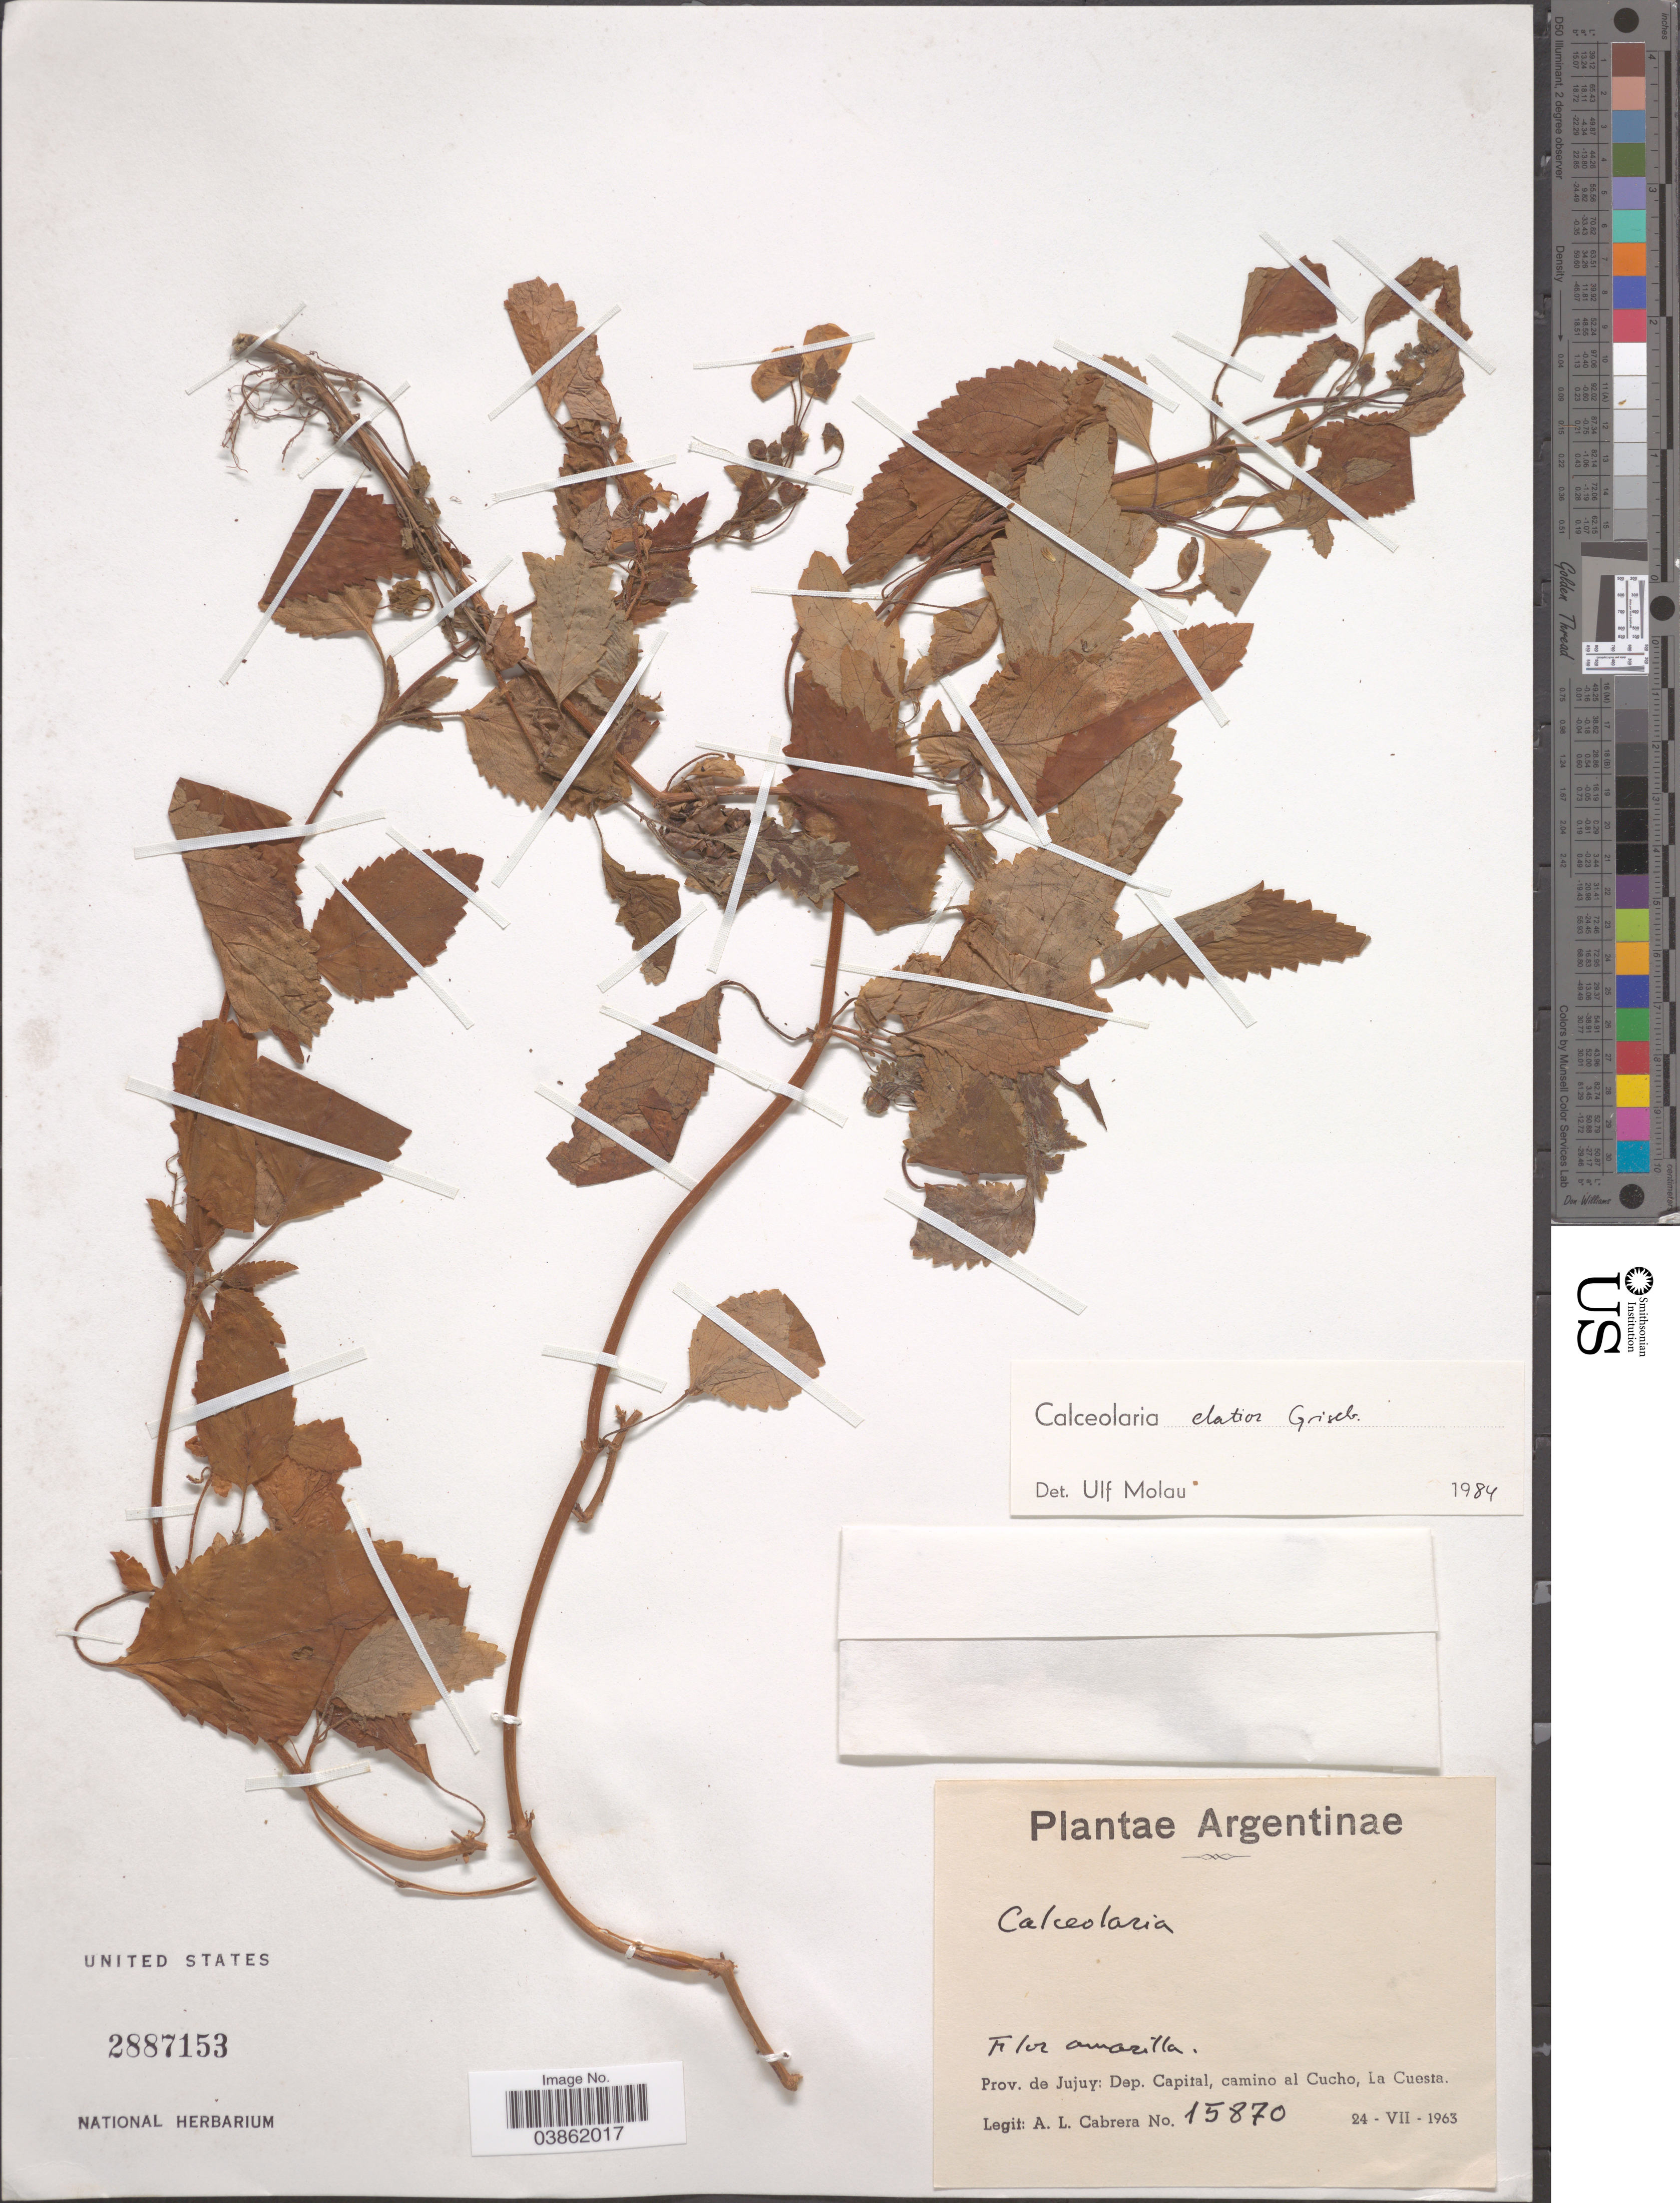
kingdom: Plantae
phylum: Tracheophyta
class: Magnoliopsida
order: Lamiales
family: Calceolariaceae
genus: Calceolaria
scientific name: Calceolaria elatior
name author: Griseb.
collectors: A. L. Cabrera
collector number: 15870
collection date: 1963-07-24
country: Argentina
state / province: Jujuy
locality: Dep. Capital, camino al Cucho, La Cuesta.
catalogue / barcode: US 2887153